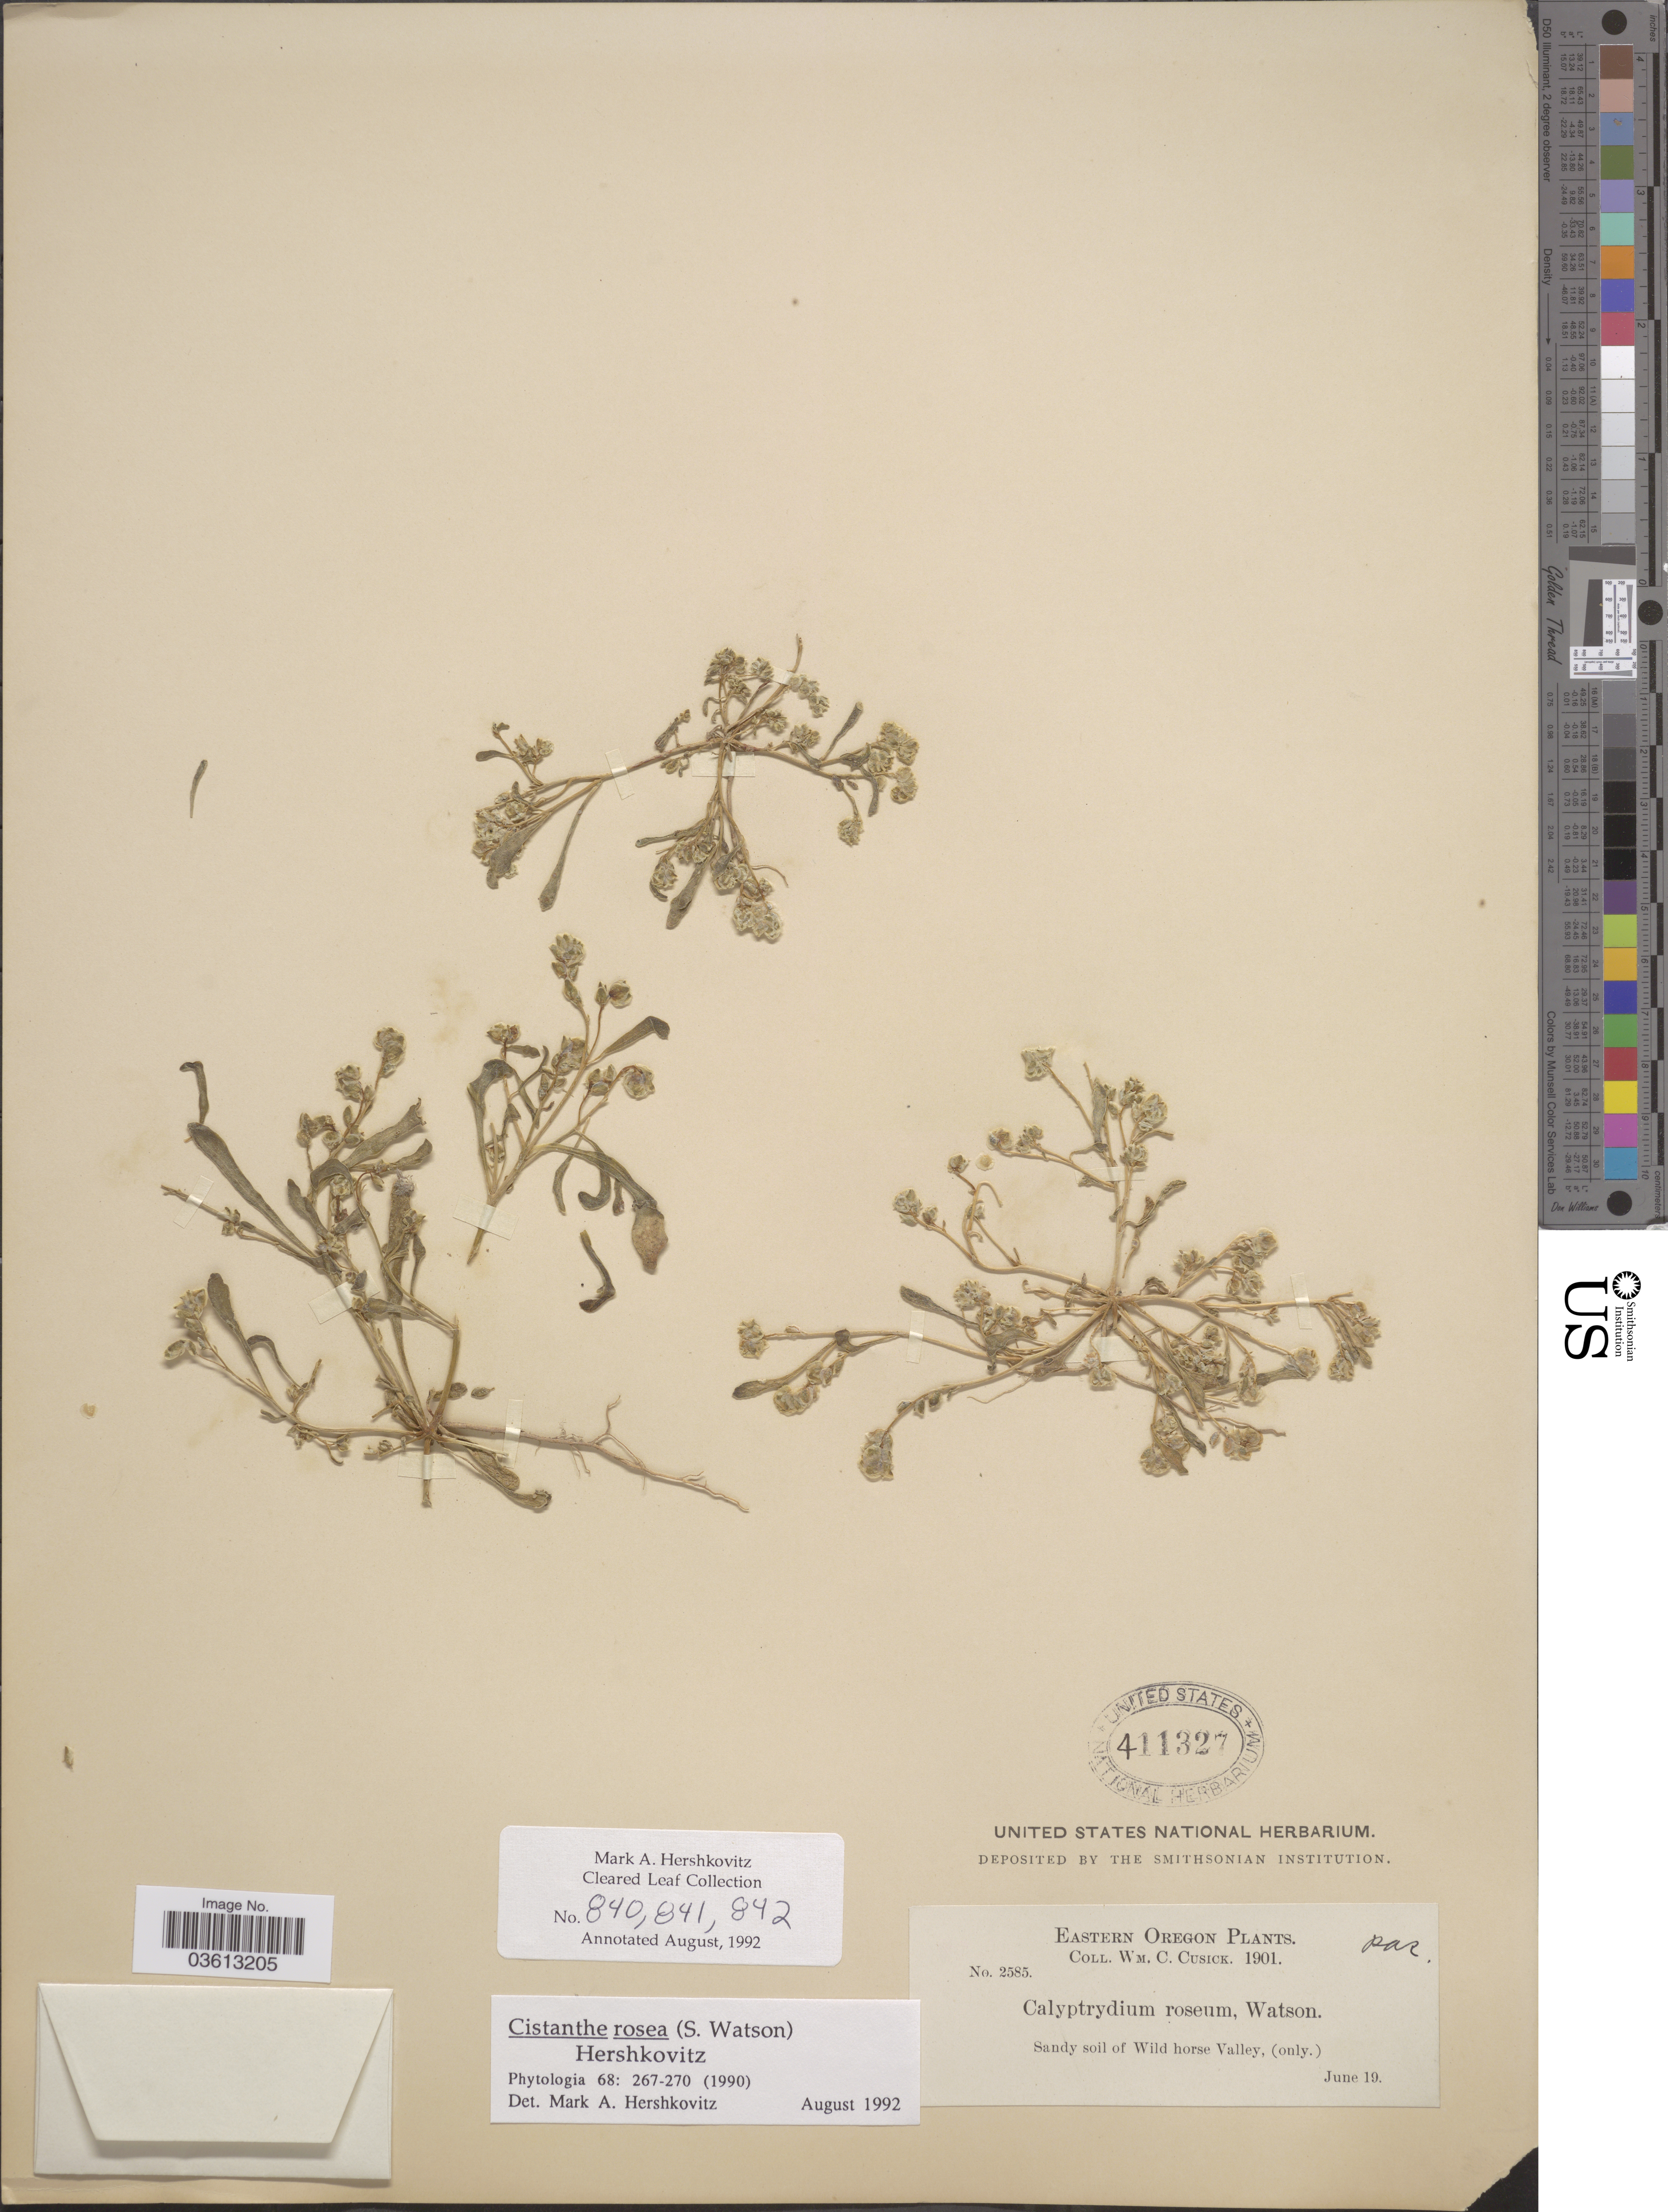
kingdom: Plantae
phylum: Tracheophyta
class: Magnoliopsida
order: Caryophyllales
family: Montiaceae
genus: Calandrinia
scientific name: Calandrinia rosea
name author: Phil.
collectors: W. C. Cusick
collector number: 2585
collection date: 1901-06-19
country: United States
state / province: Oregon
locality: Eastern Oregon. Sandy soil of Wild horse Valley.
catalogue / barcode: US 411327